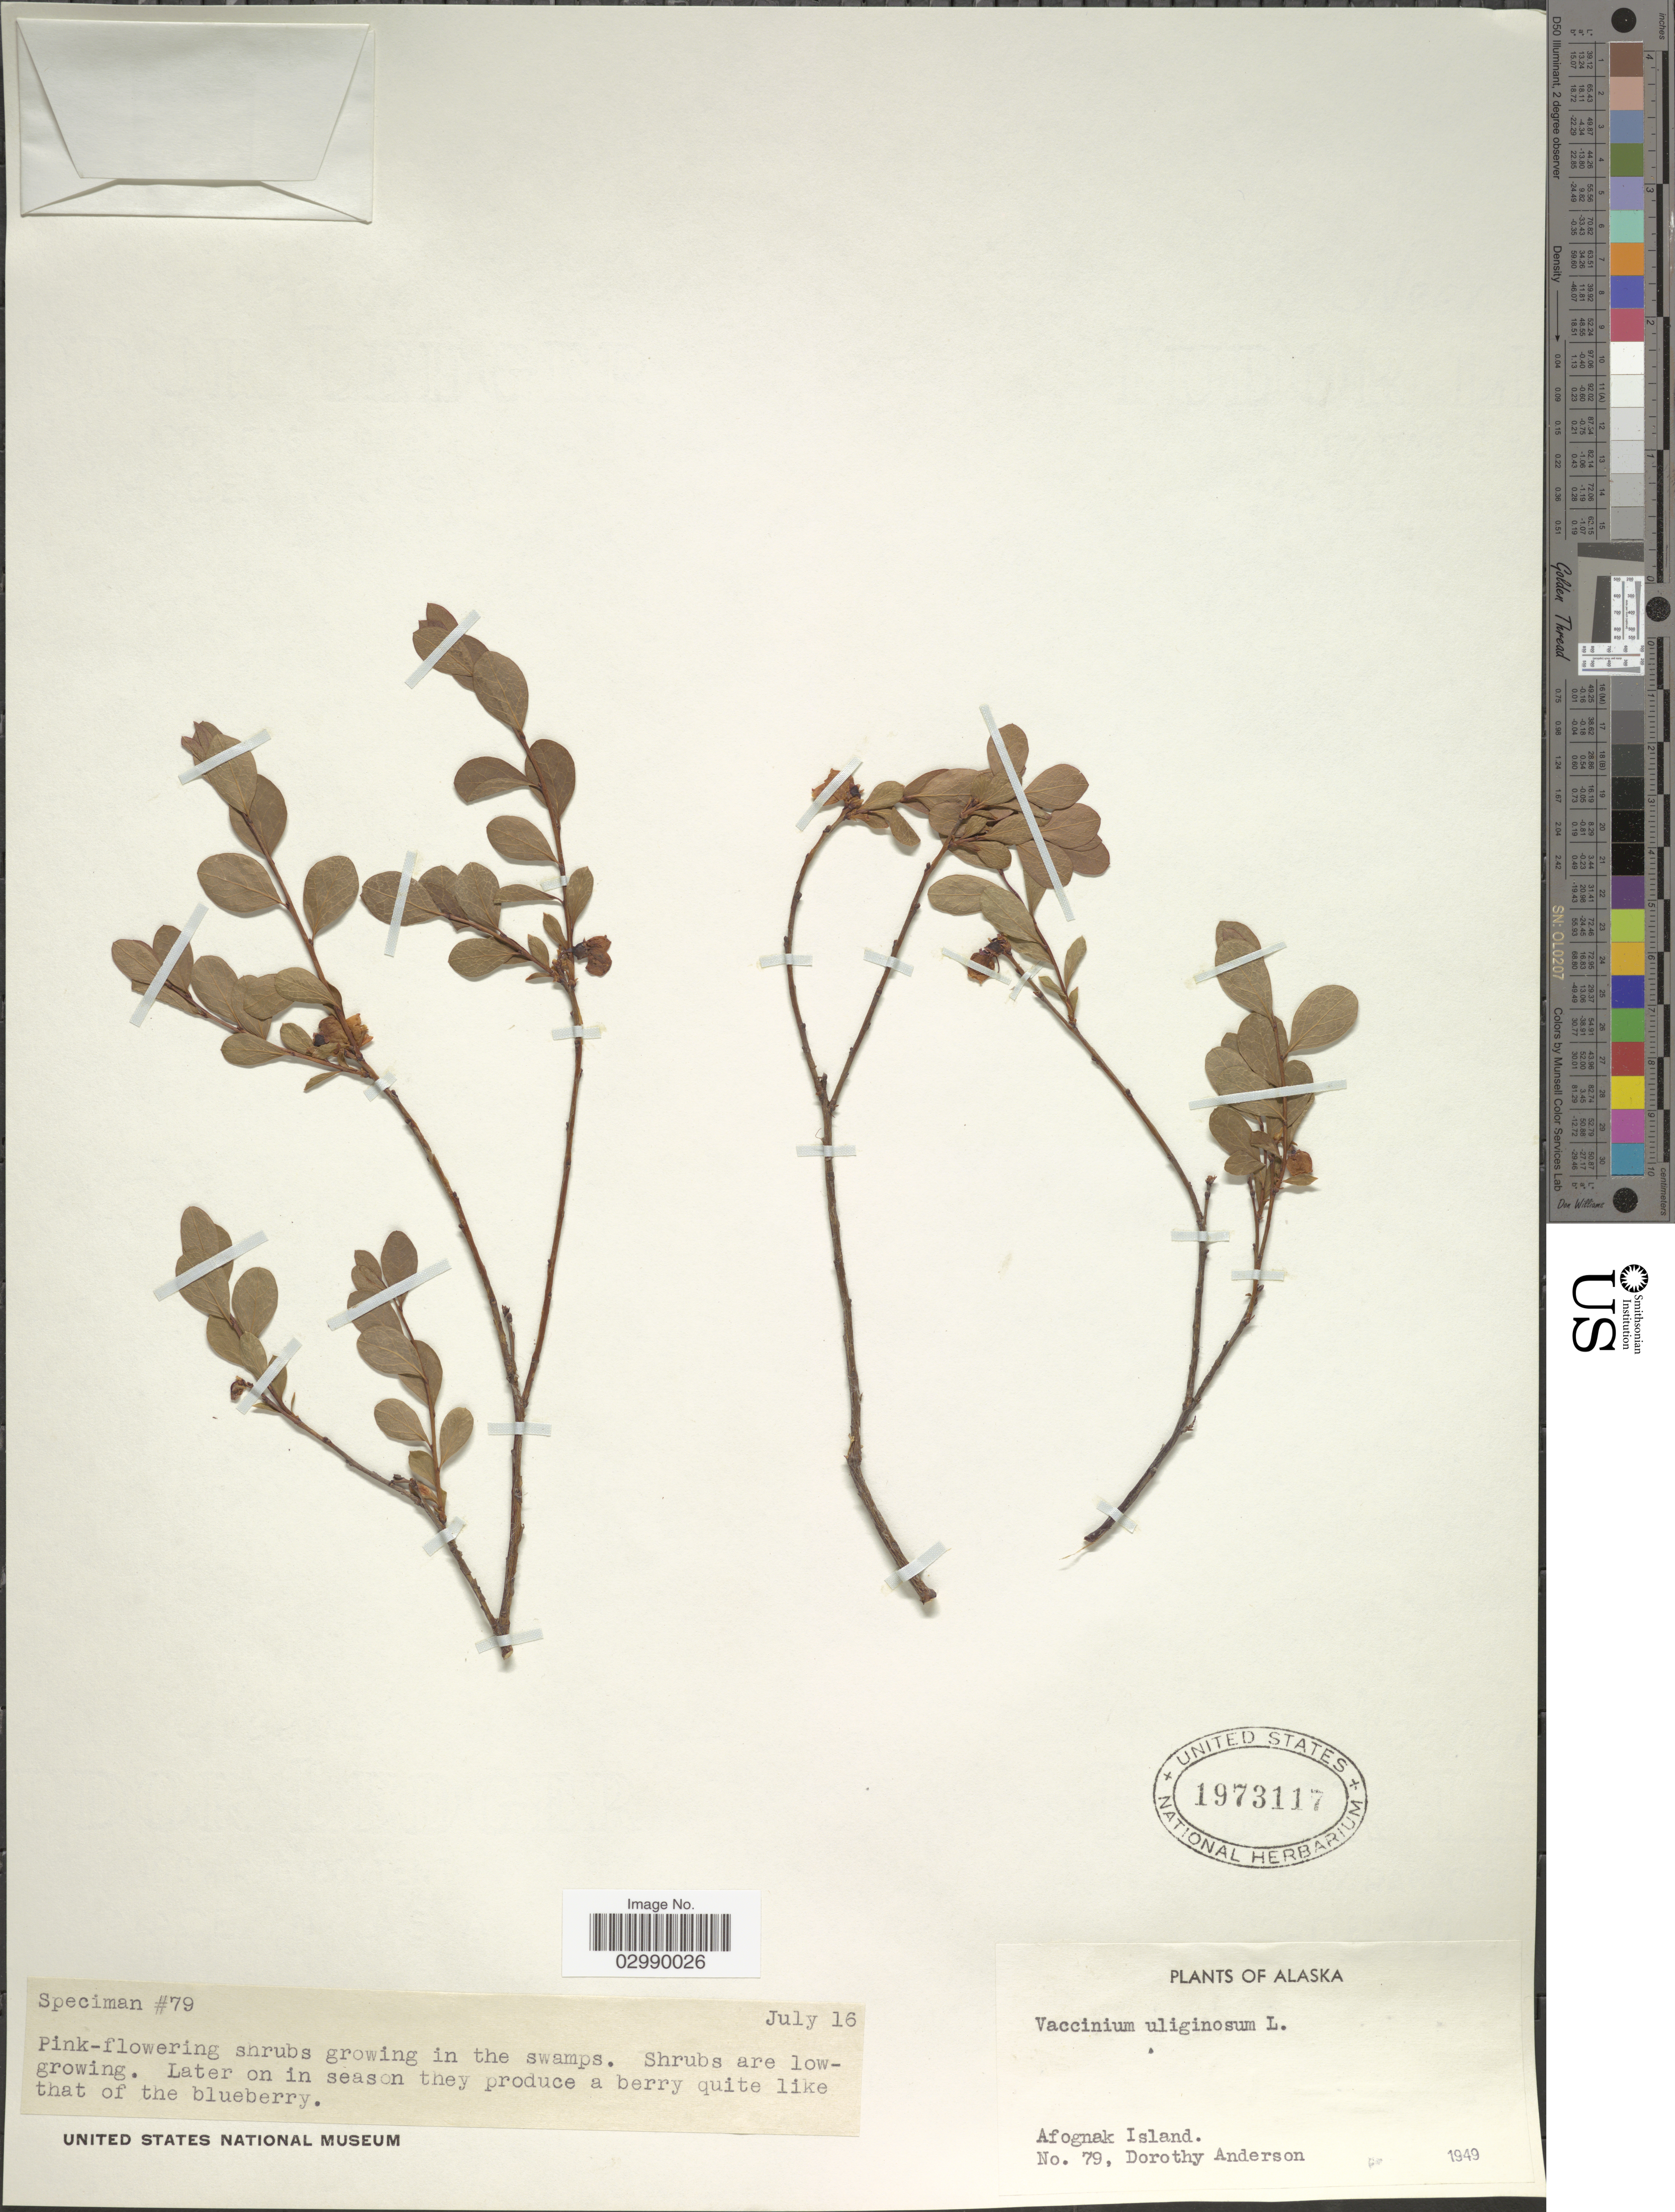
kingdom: Plantae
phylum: Tracheophyta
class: Magnoliopsida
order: Ericales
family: Ericaceae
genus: Vaccinium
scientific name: Vaccinium uliginosum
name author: L.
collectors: D. Anderson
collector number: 79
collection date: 1949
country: United States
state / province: Alaska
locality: Afognak Island.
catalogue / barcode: US 1973117